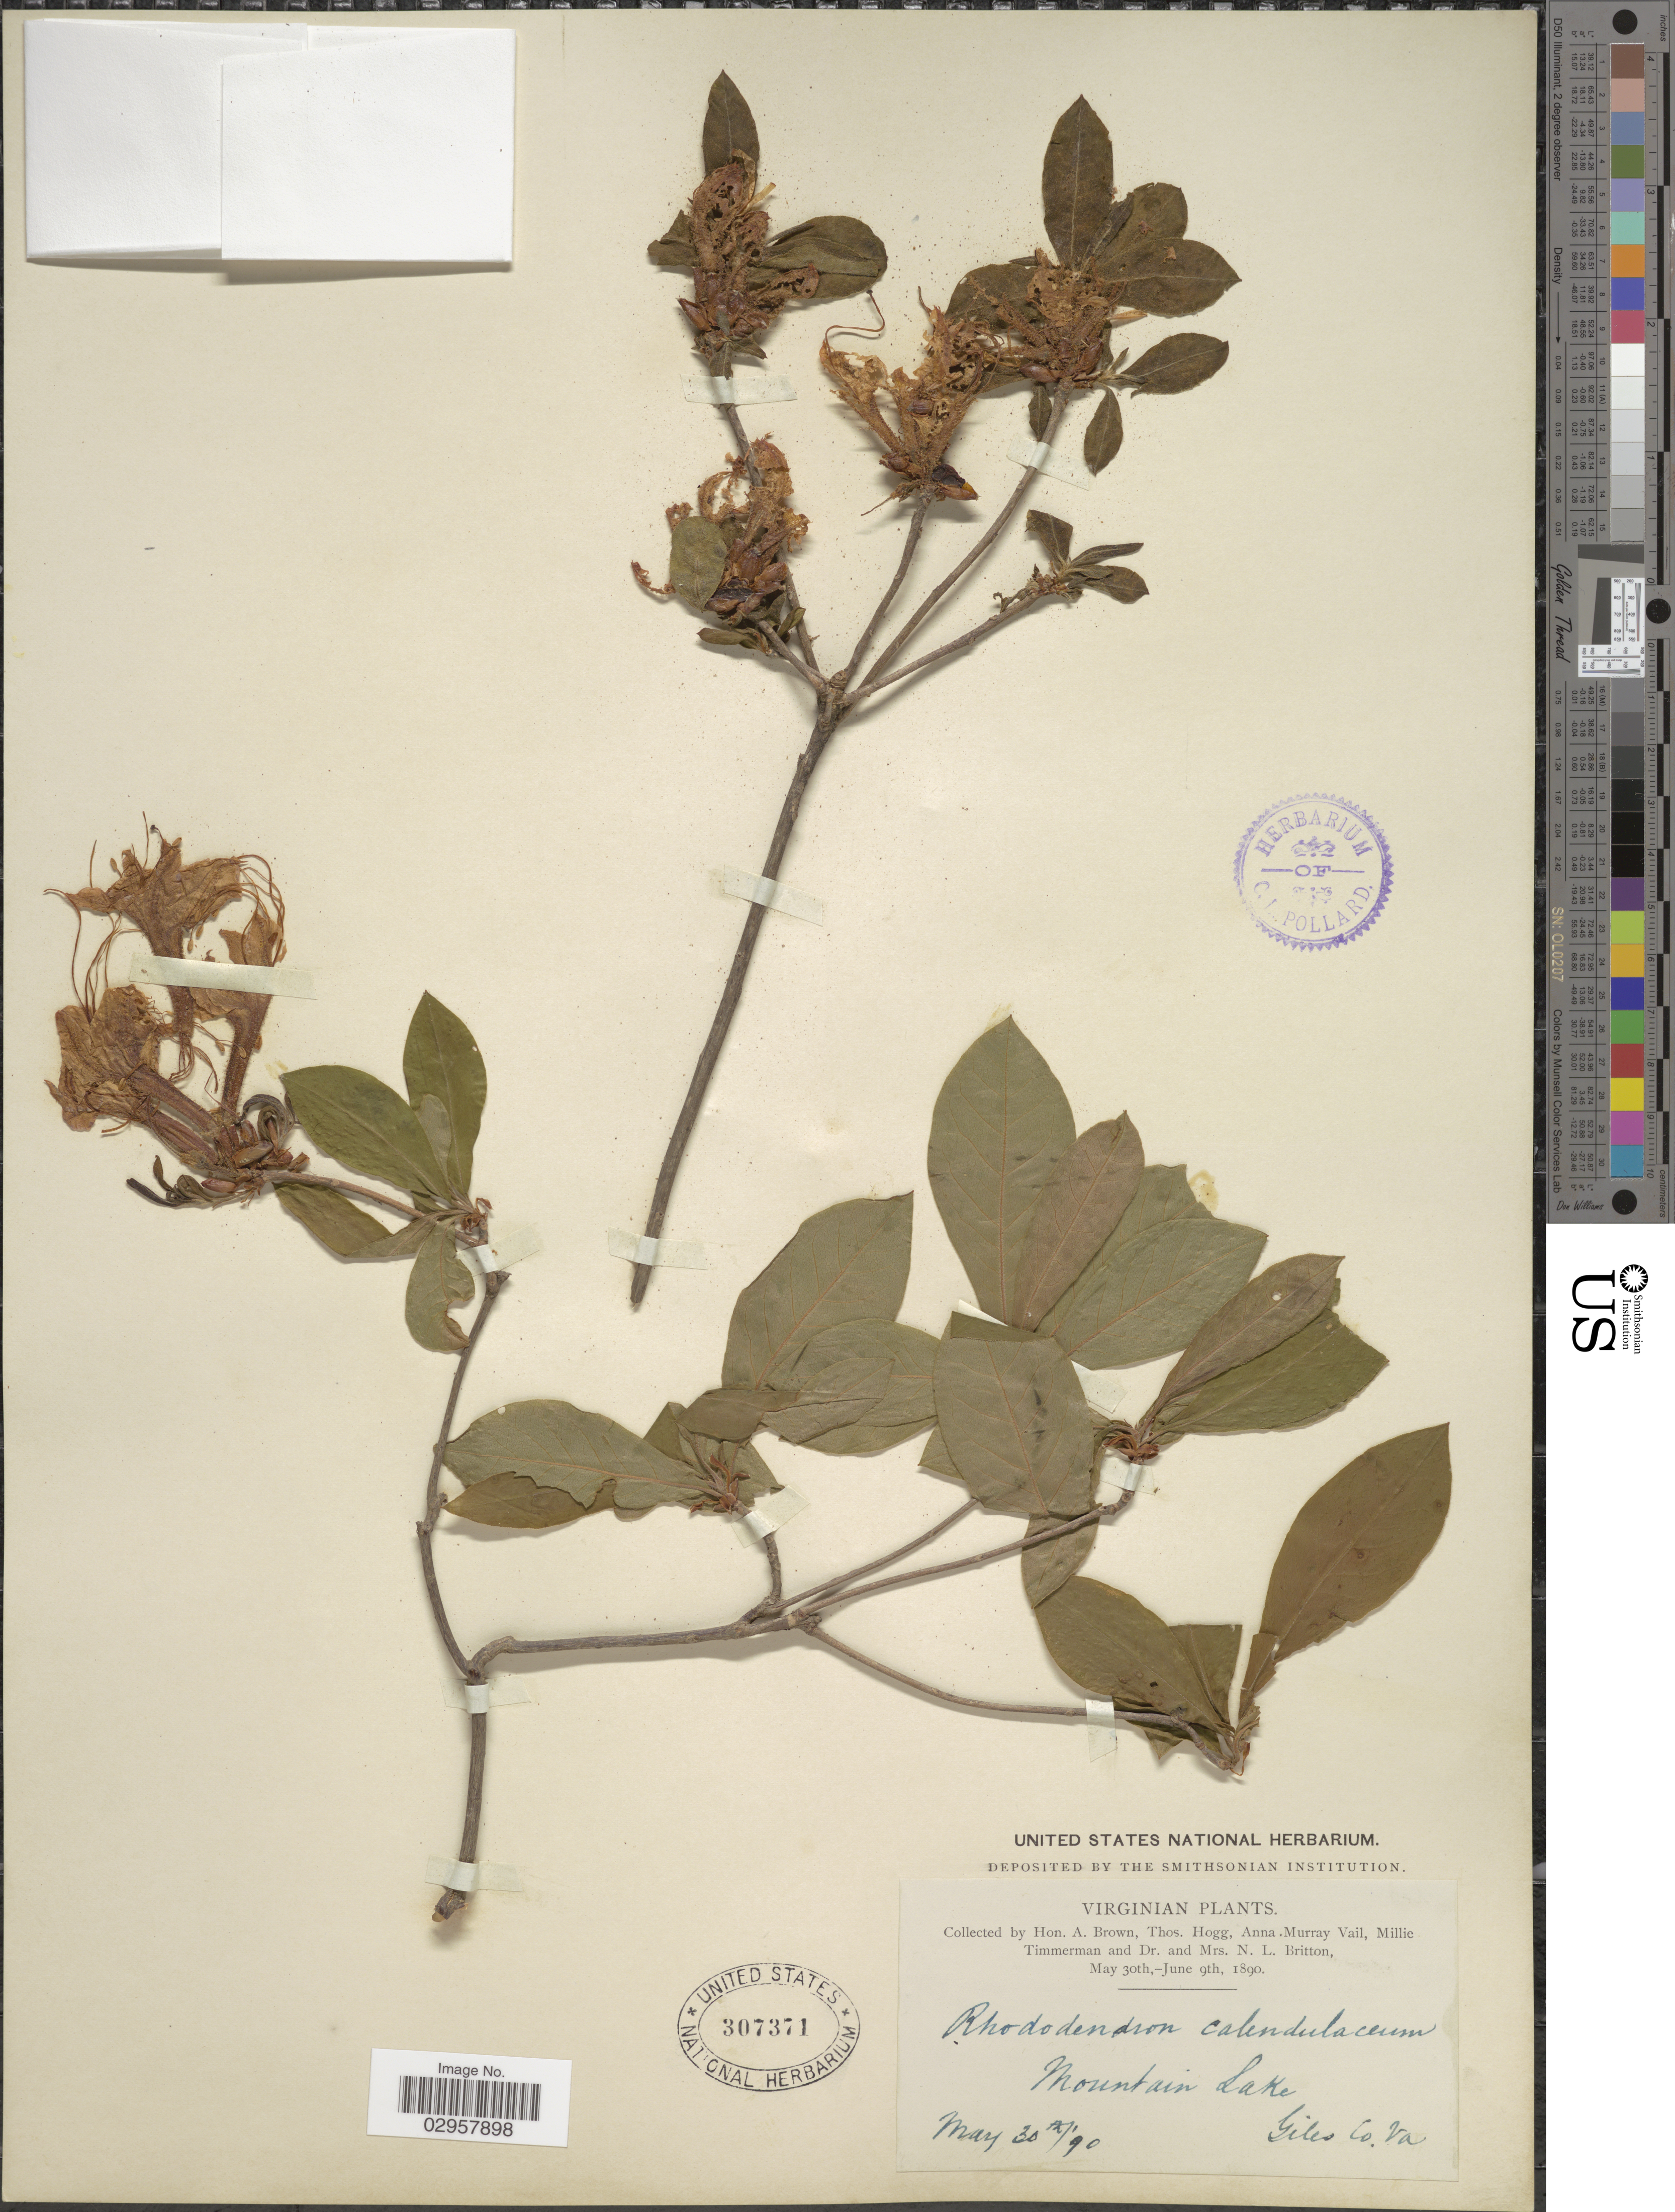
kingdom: Plantae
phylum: Tracheophyta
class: Magnoliopsida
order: Ericales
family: Ericaceae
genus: Rhododendron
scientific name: Rhododendron calendulaceum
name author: (Michx.) Torr.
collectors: H. A. Brown, T. Hogg, A. Vail, M. Timmerman & et al.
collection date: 1890-05-30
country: United States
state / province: Virginia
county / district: Giles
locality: Mountain Lake, Giles Co.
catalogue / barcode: US 307371